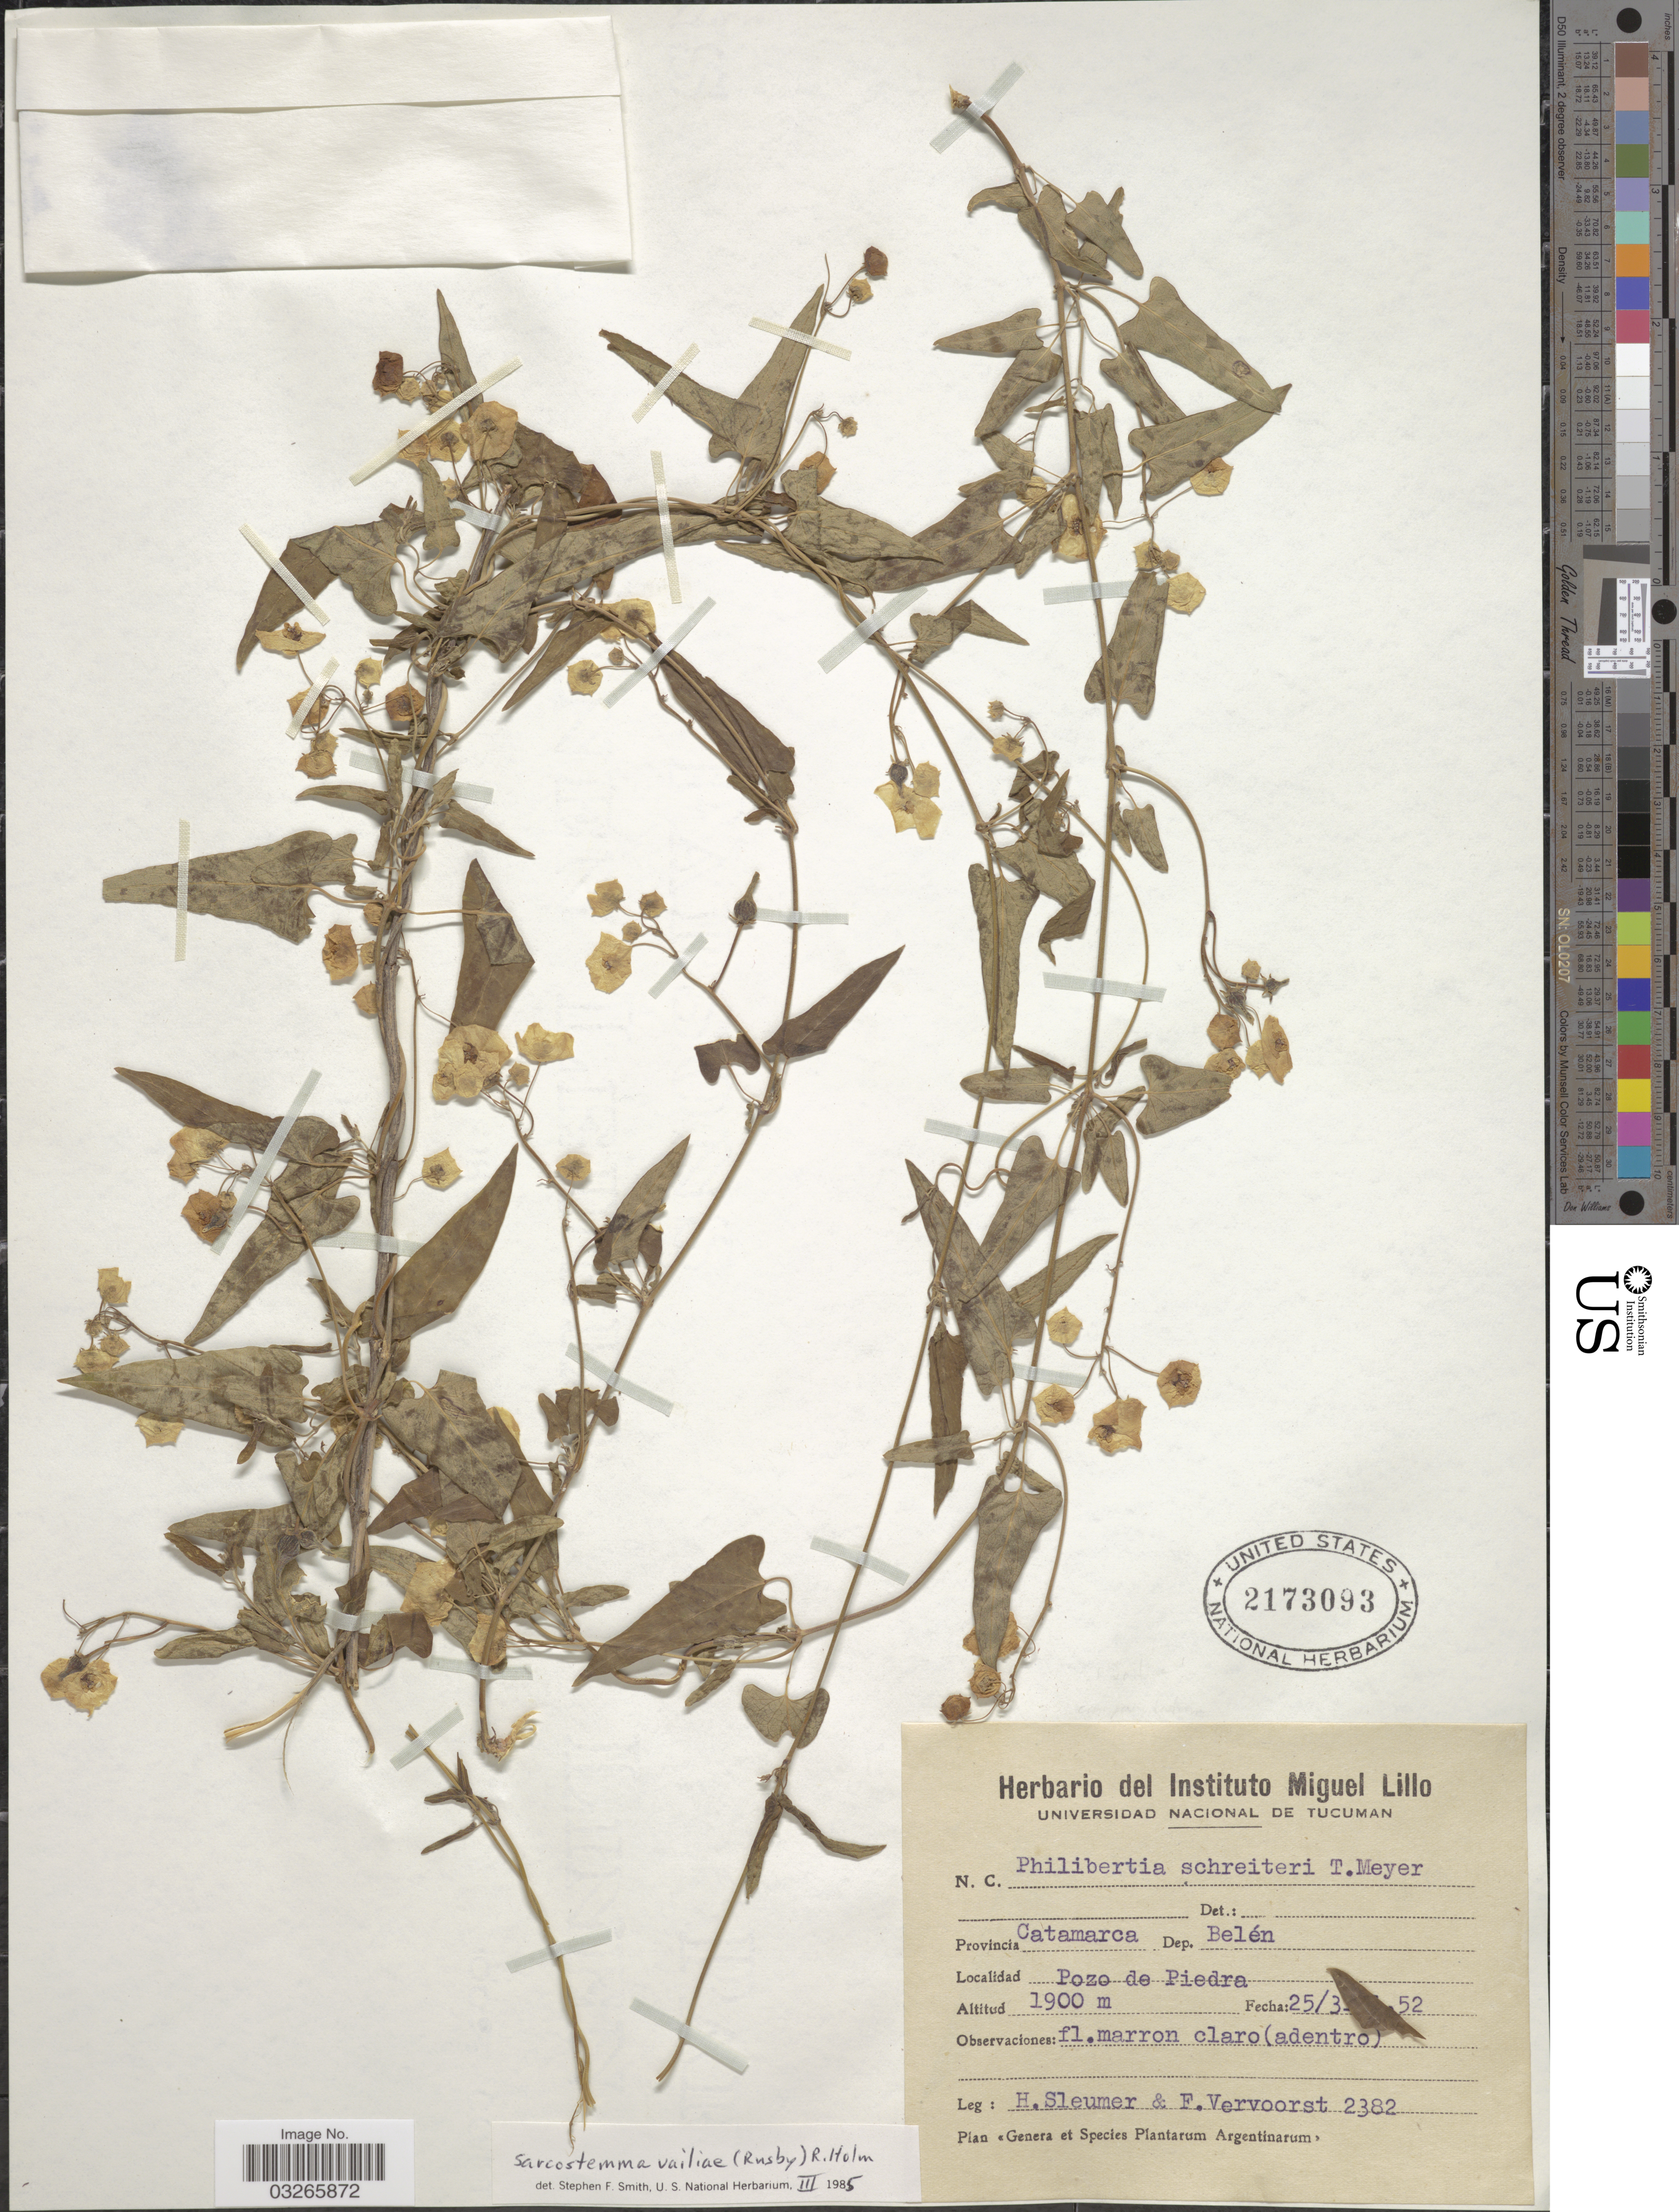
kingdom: Plantae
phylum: Tracheophyta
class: Magnoliopsida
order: Gentianales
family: Apocynaceae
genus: Sarcostemma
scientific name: Sarcostemma vailiae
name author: (Rusby) R.W. Holm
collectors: H. O. Sleumer & F. Vervoorst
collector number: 2382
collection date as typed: Transcribed d/m/y: 25/3/52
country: Argentina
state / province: Catamarca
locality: Dep. Belén. Pozo de Piedra.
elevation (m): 1900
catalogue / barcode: US 2173093